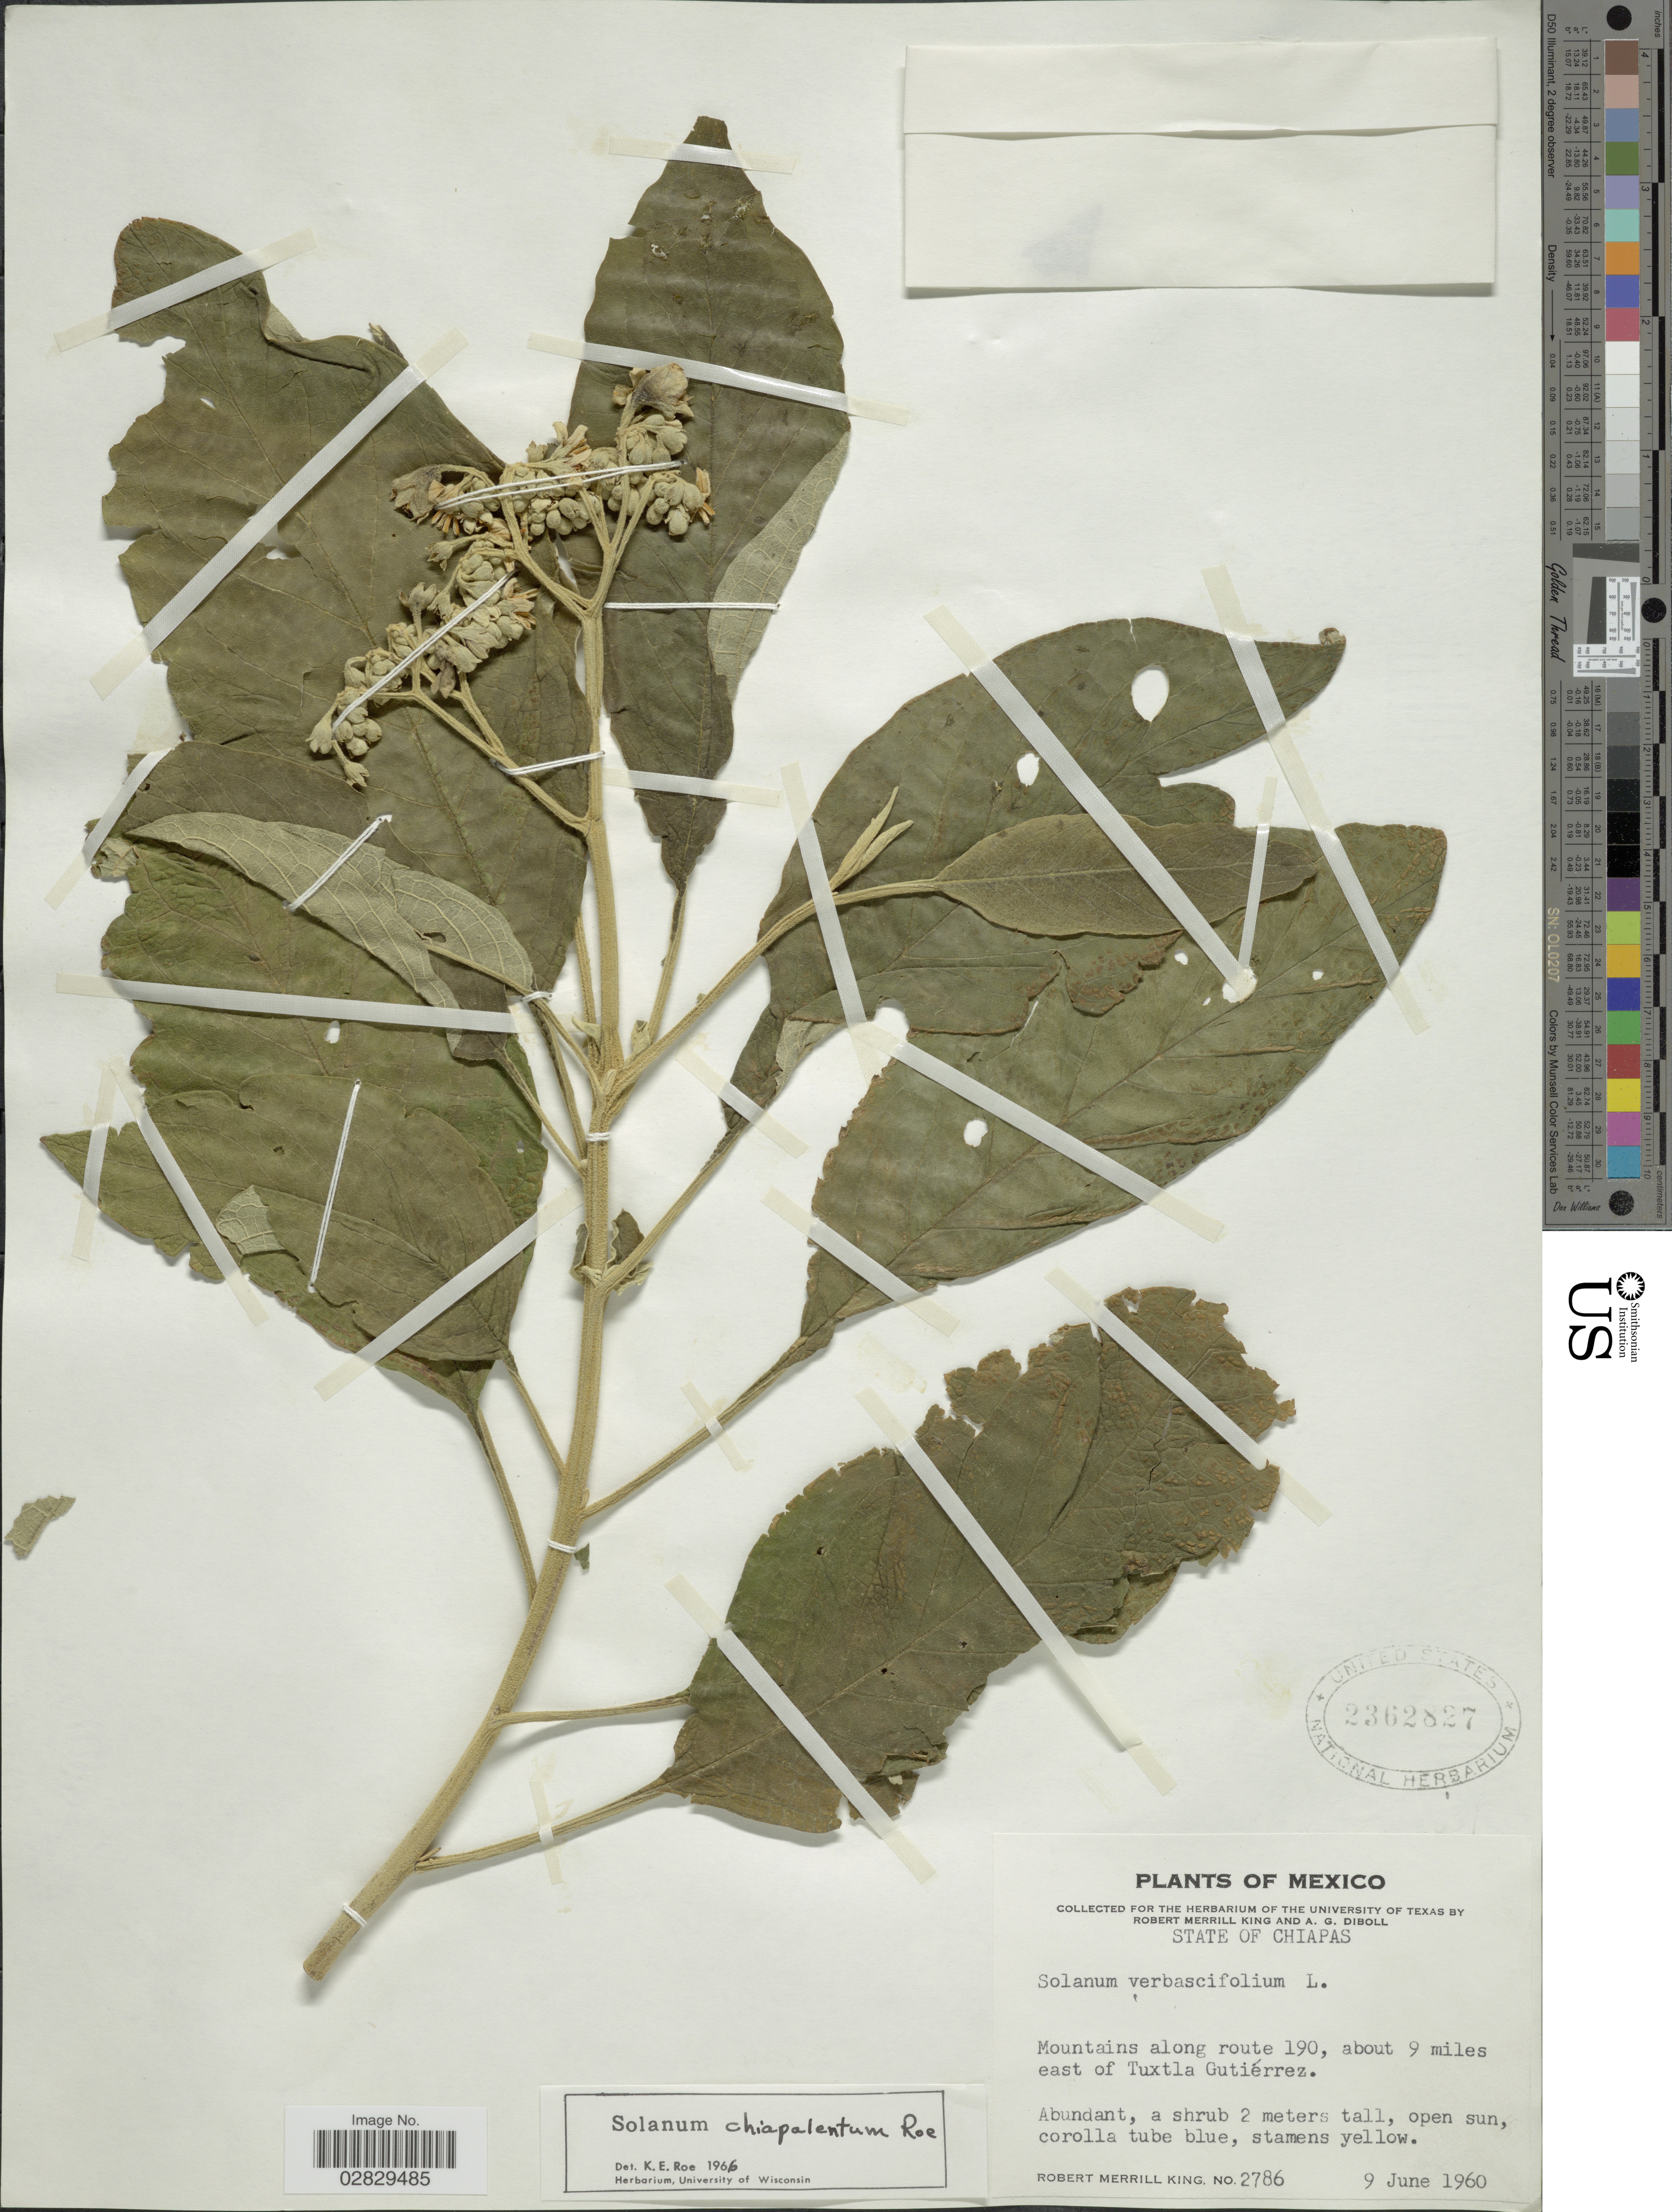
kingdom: Plantae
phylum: Tracheophyta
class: Magnoliopsida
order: Solanales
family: Solanaceae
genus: Solanum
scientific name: Solanum chiapasense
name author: K.E. Roe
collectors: R. M. King & A. Diboll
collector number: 2786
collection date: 1960-06-09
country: Mexico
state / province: Chiapas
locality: Mountains along route 190, about 9 miles east of Tuxtla Gutiérrez.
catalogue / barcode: US 2362827